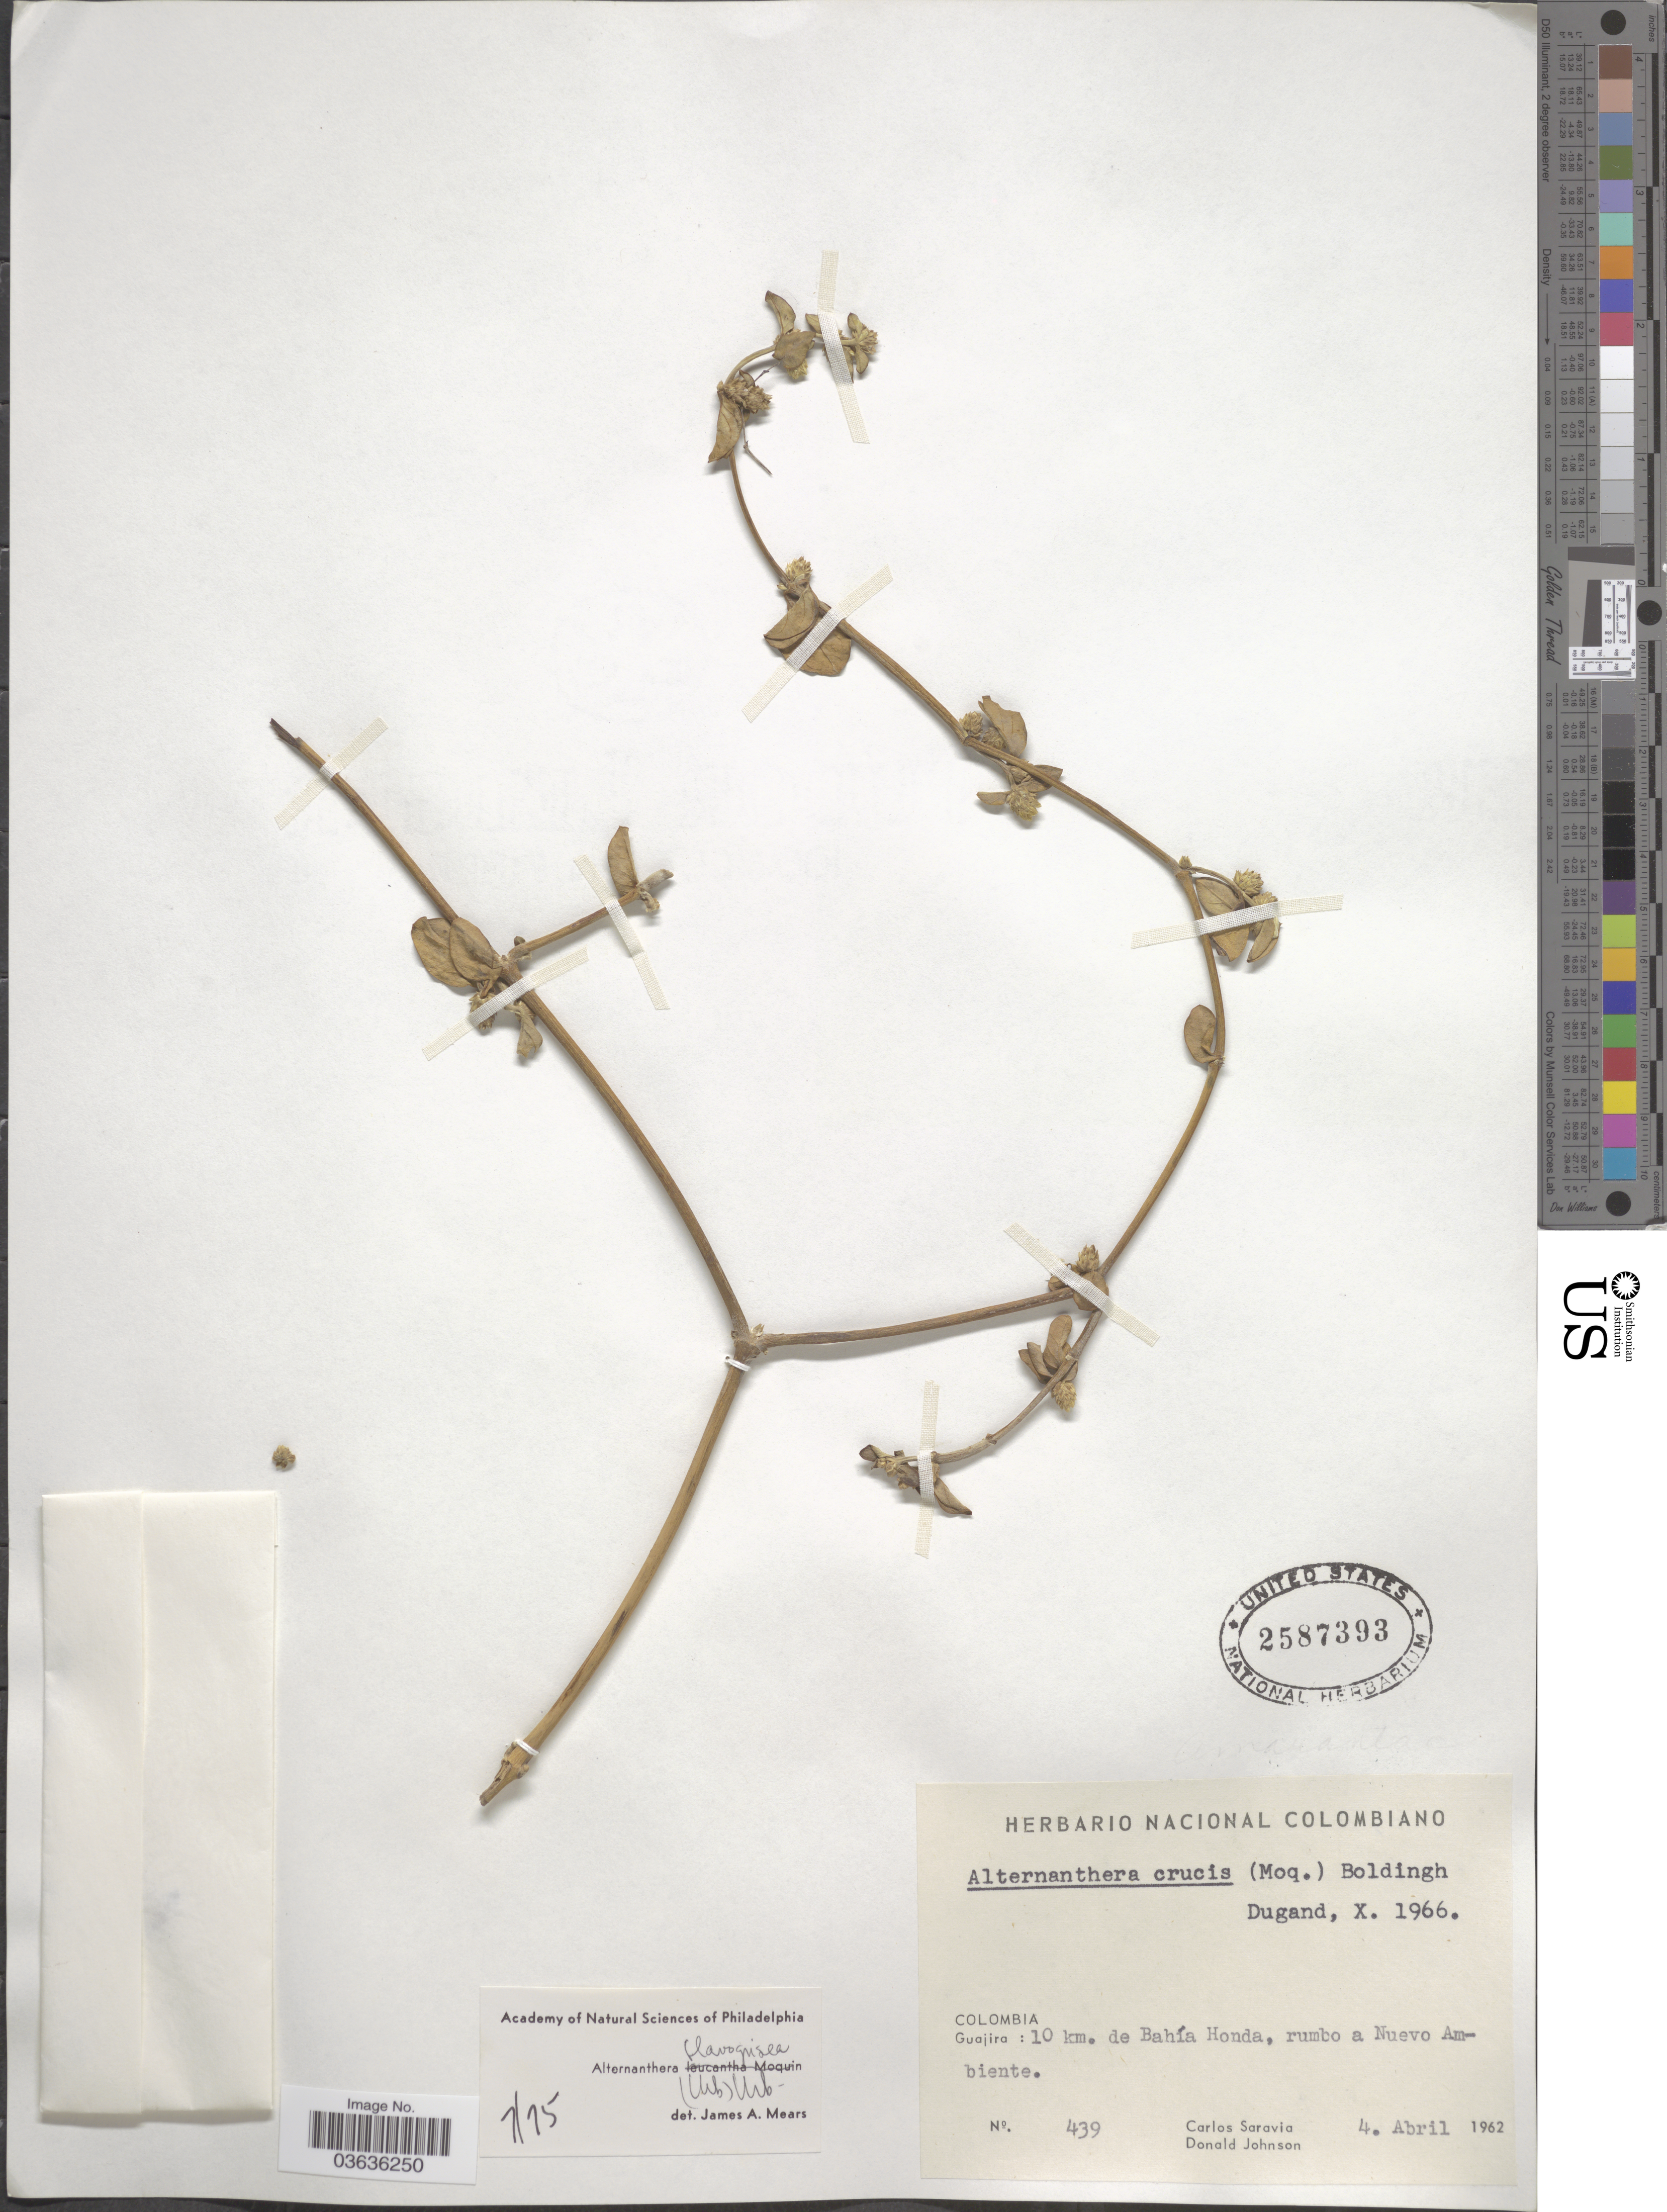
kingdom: Plantae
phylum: Tracheophyta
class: Magnoliopsida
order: Caryophyllales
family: Amaranthaceae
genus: Alternanthera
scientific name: Alternanthera flavogrisea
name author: Urb.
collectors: C. Saravia & D. Johnson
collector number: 439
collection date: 1962-04-04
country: Colombia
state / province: La Guajira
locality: Guajira: 10 km. de Bahía Honda, rumbo a Nuevo Ambiente.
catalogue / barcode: US 2587393